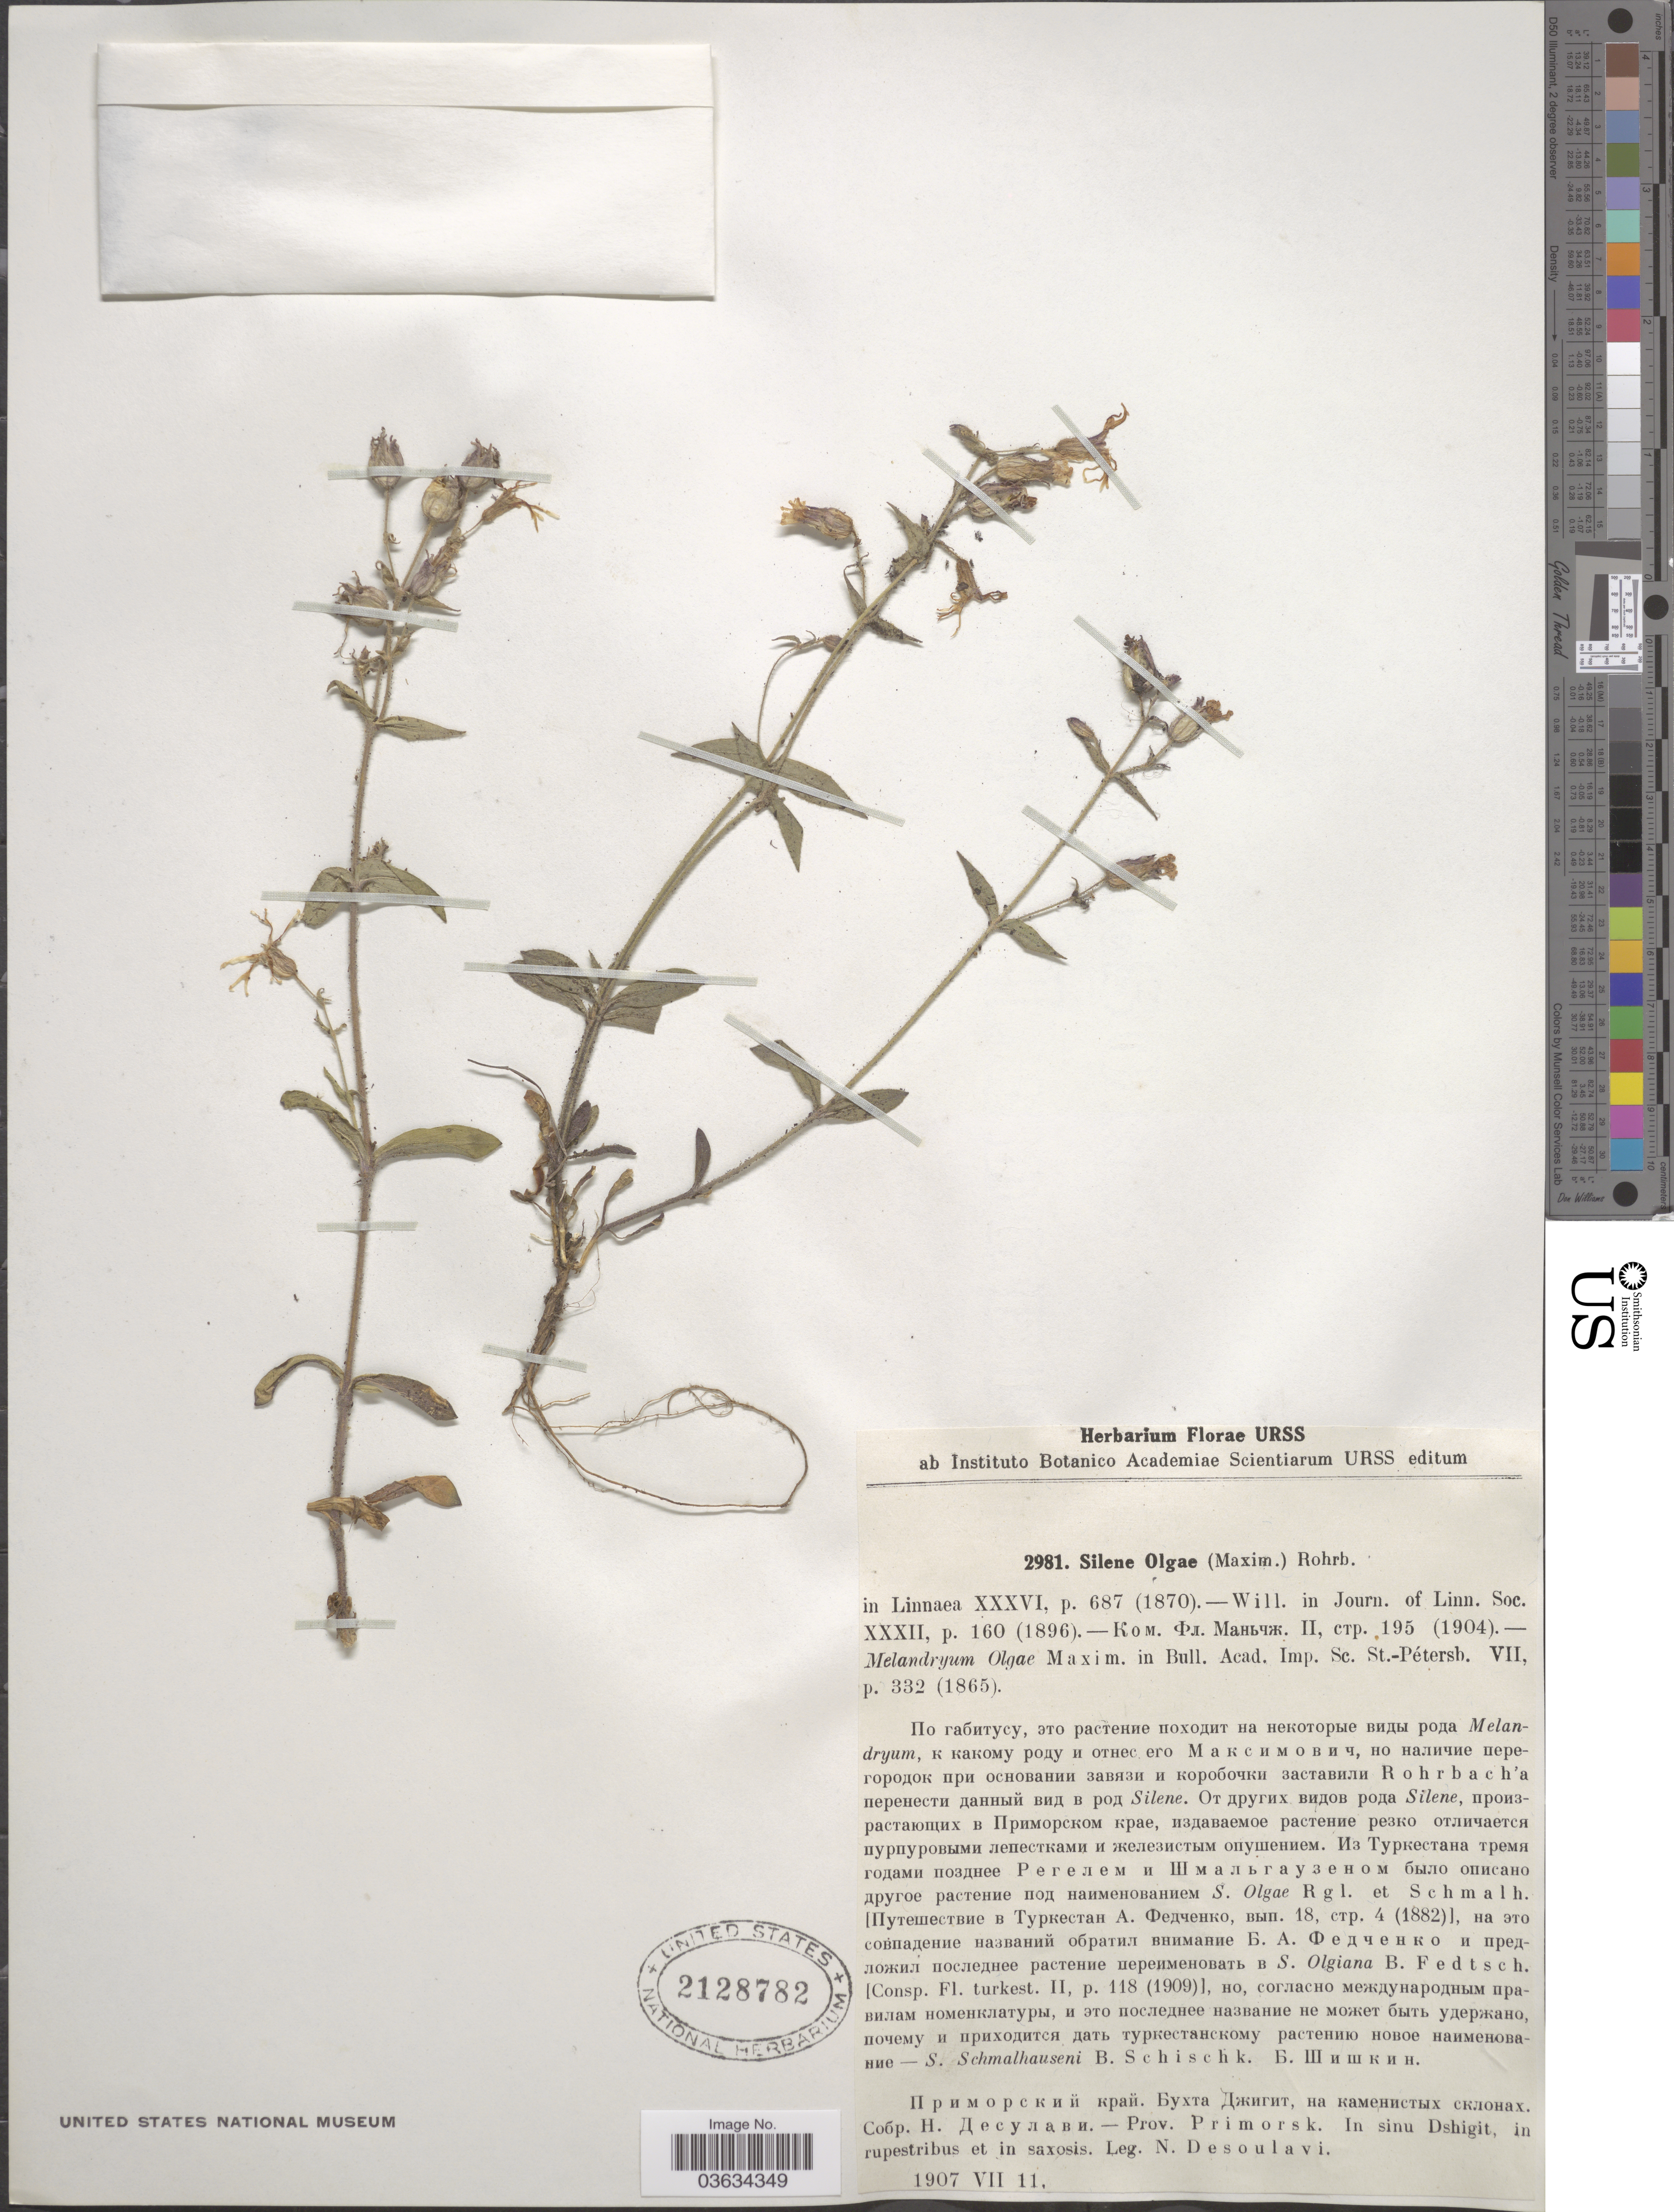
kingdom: Plantae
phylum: Tracheophyta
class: Magnoliopsida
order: Caryophyllales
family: Caryophyllaceae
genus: Silene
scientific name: Silene olgae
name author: Rohrb.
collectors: N. Desoulavi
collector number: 2981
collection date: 1907-07-11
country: Russian Federation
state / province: Primorsky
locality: Prov. Primorsk. In sinu Dshigit, in rupestribus et in saxosis.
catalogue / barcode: US 2128782